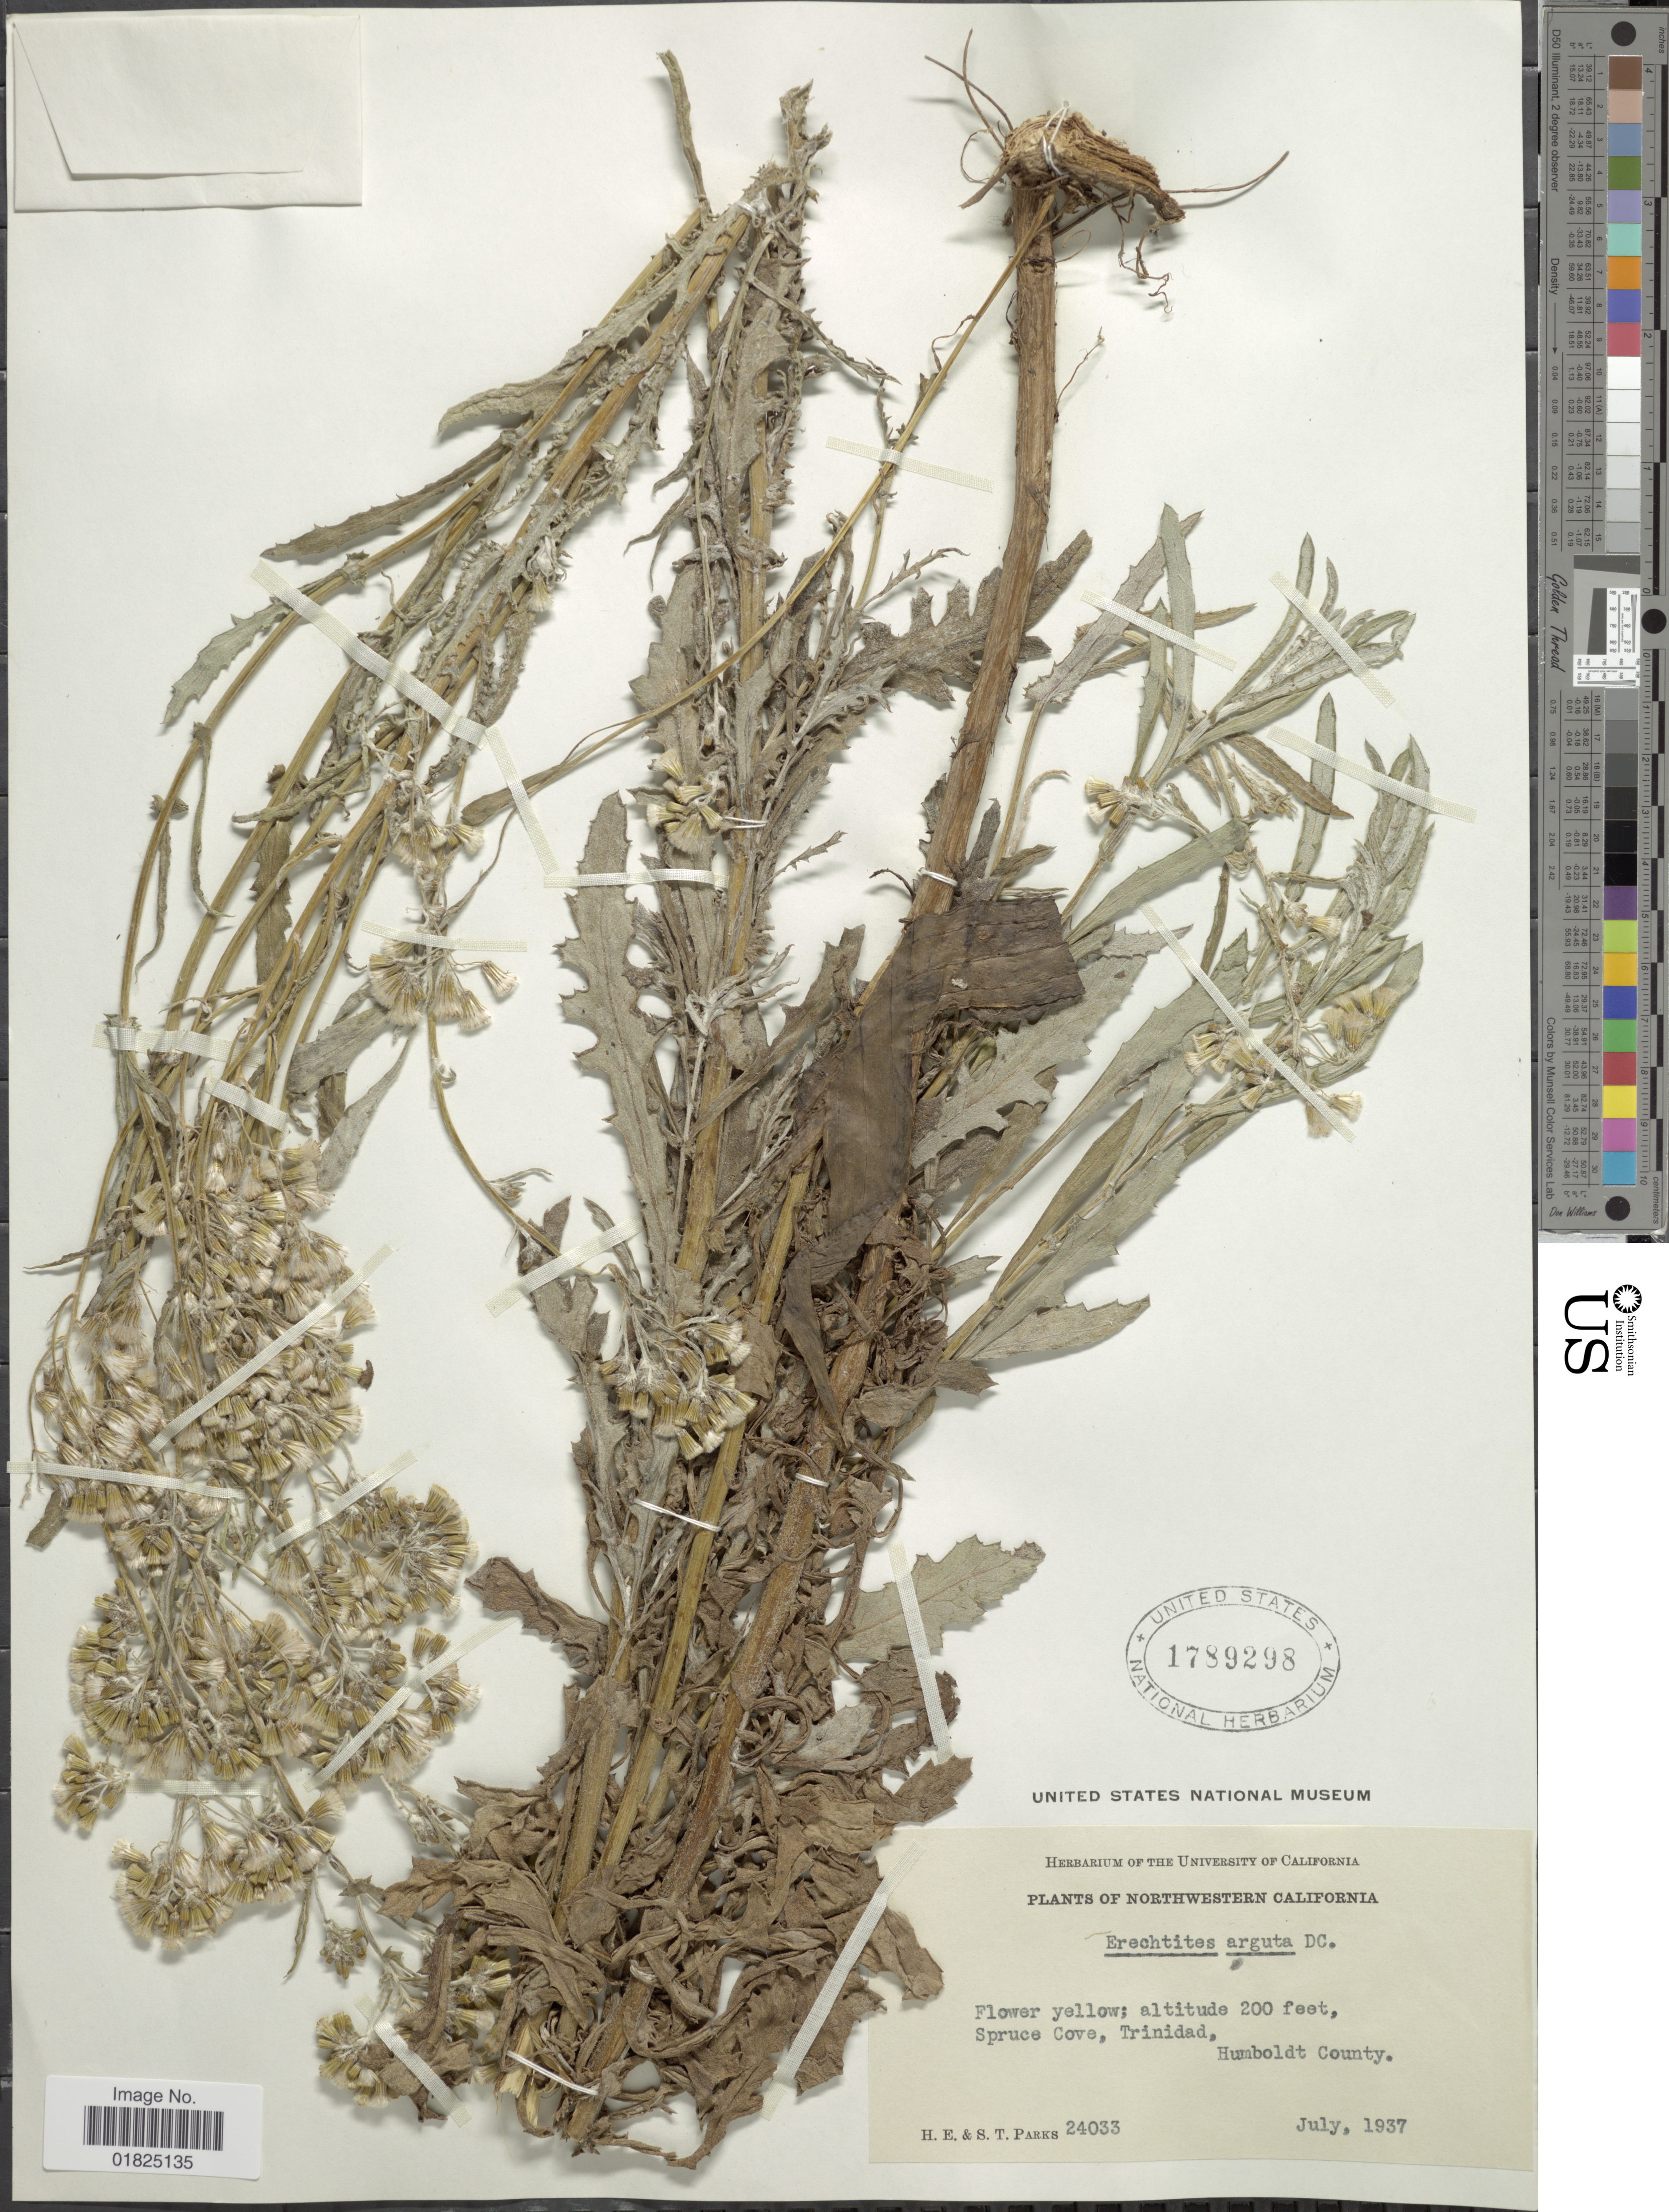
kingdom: Plantae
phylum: Tracheophyta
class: Magnoliopsida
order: Asterales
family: Asteraceae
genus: Erechtites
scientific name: Erechtites argutus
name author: (A. Rich.) DC.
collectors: H. E. Parks & S. Parks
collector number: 24033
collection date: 1937-07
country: United States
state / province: California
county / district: Humboldt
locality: Northwestern California, Spruce Cove, TRinidad, Humboldt County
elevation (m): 61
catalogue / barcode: US 1789298